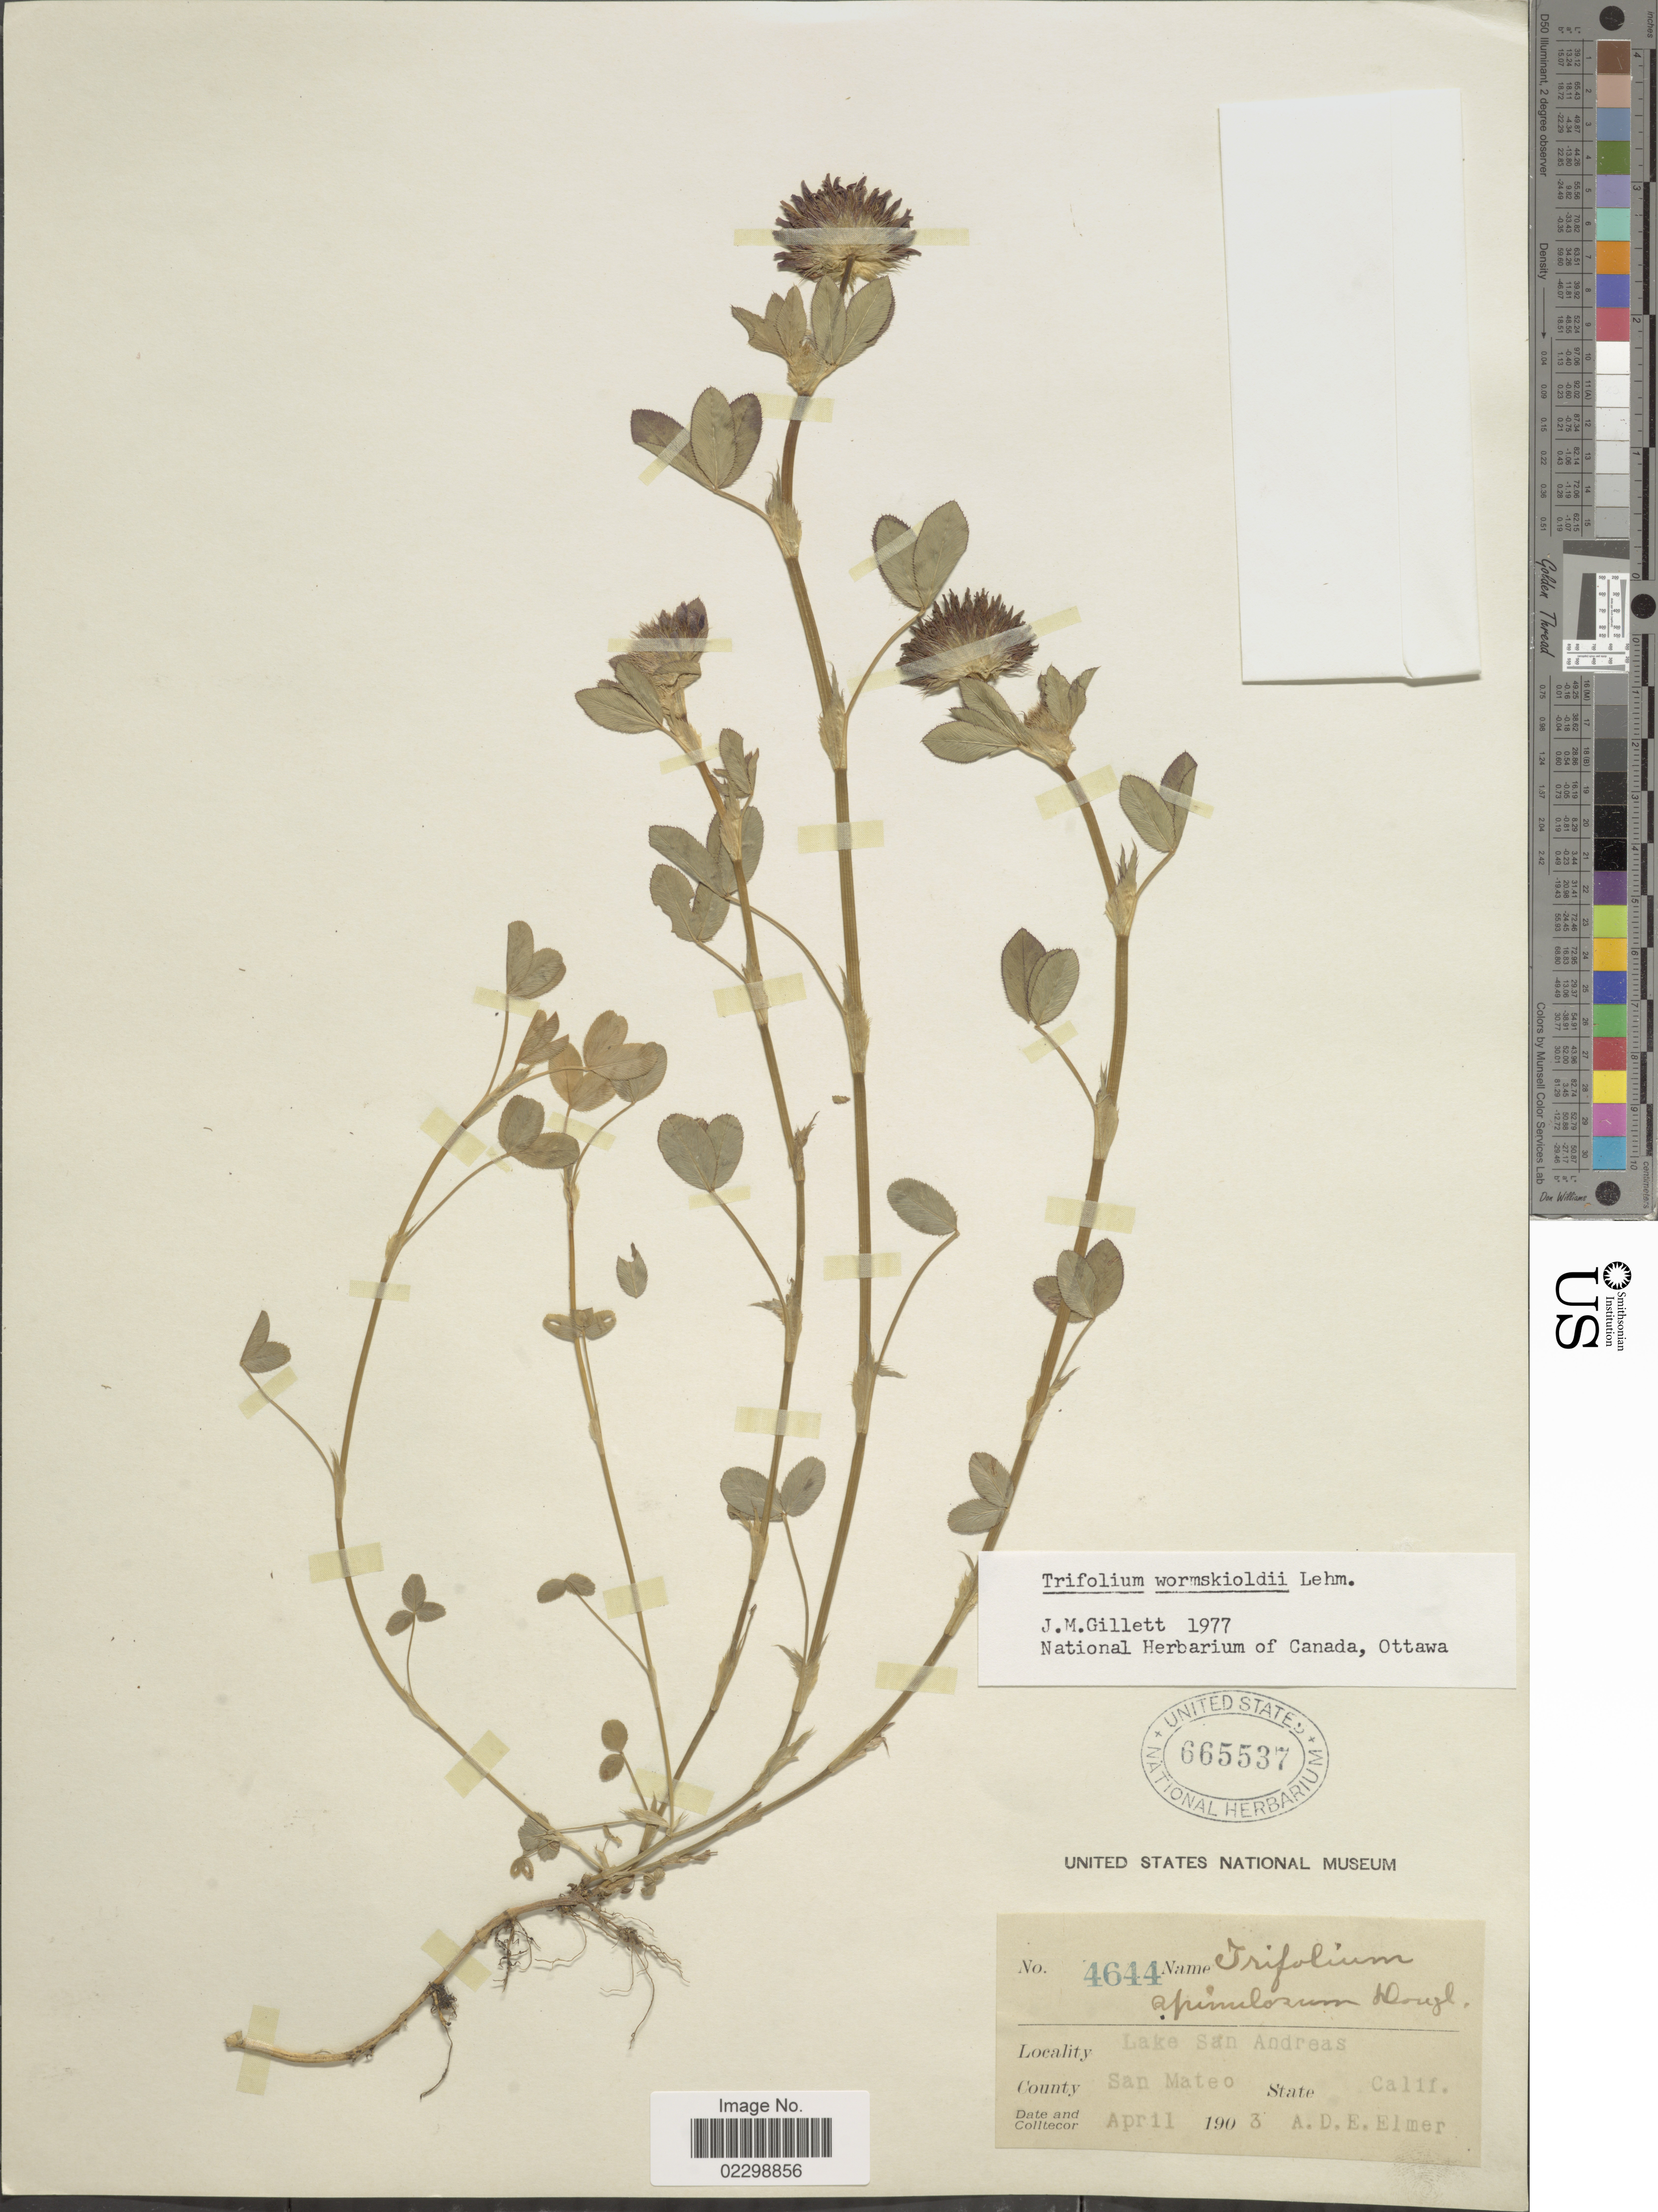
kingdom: Plantae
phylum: Tracheophyta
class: Magnoliopsida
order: Fabales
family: Fabaceae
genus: Trifolium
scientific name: Trifolium wormskioldii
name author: Lehm.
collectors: A. D. E. Elmer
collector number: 4644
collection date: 1903-04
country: United States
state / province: California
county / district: San Mateo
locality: Lake San Andres, County San Mateo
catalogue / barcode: US 665537